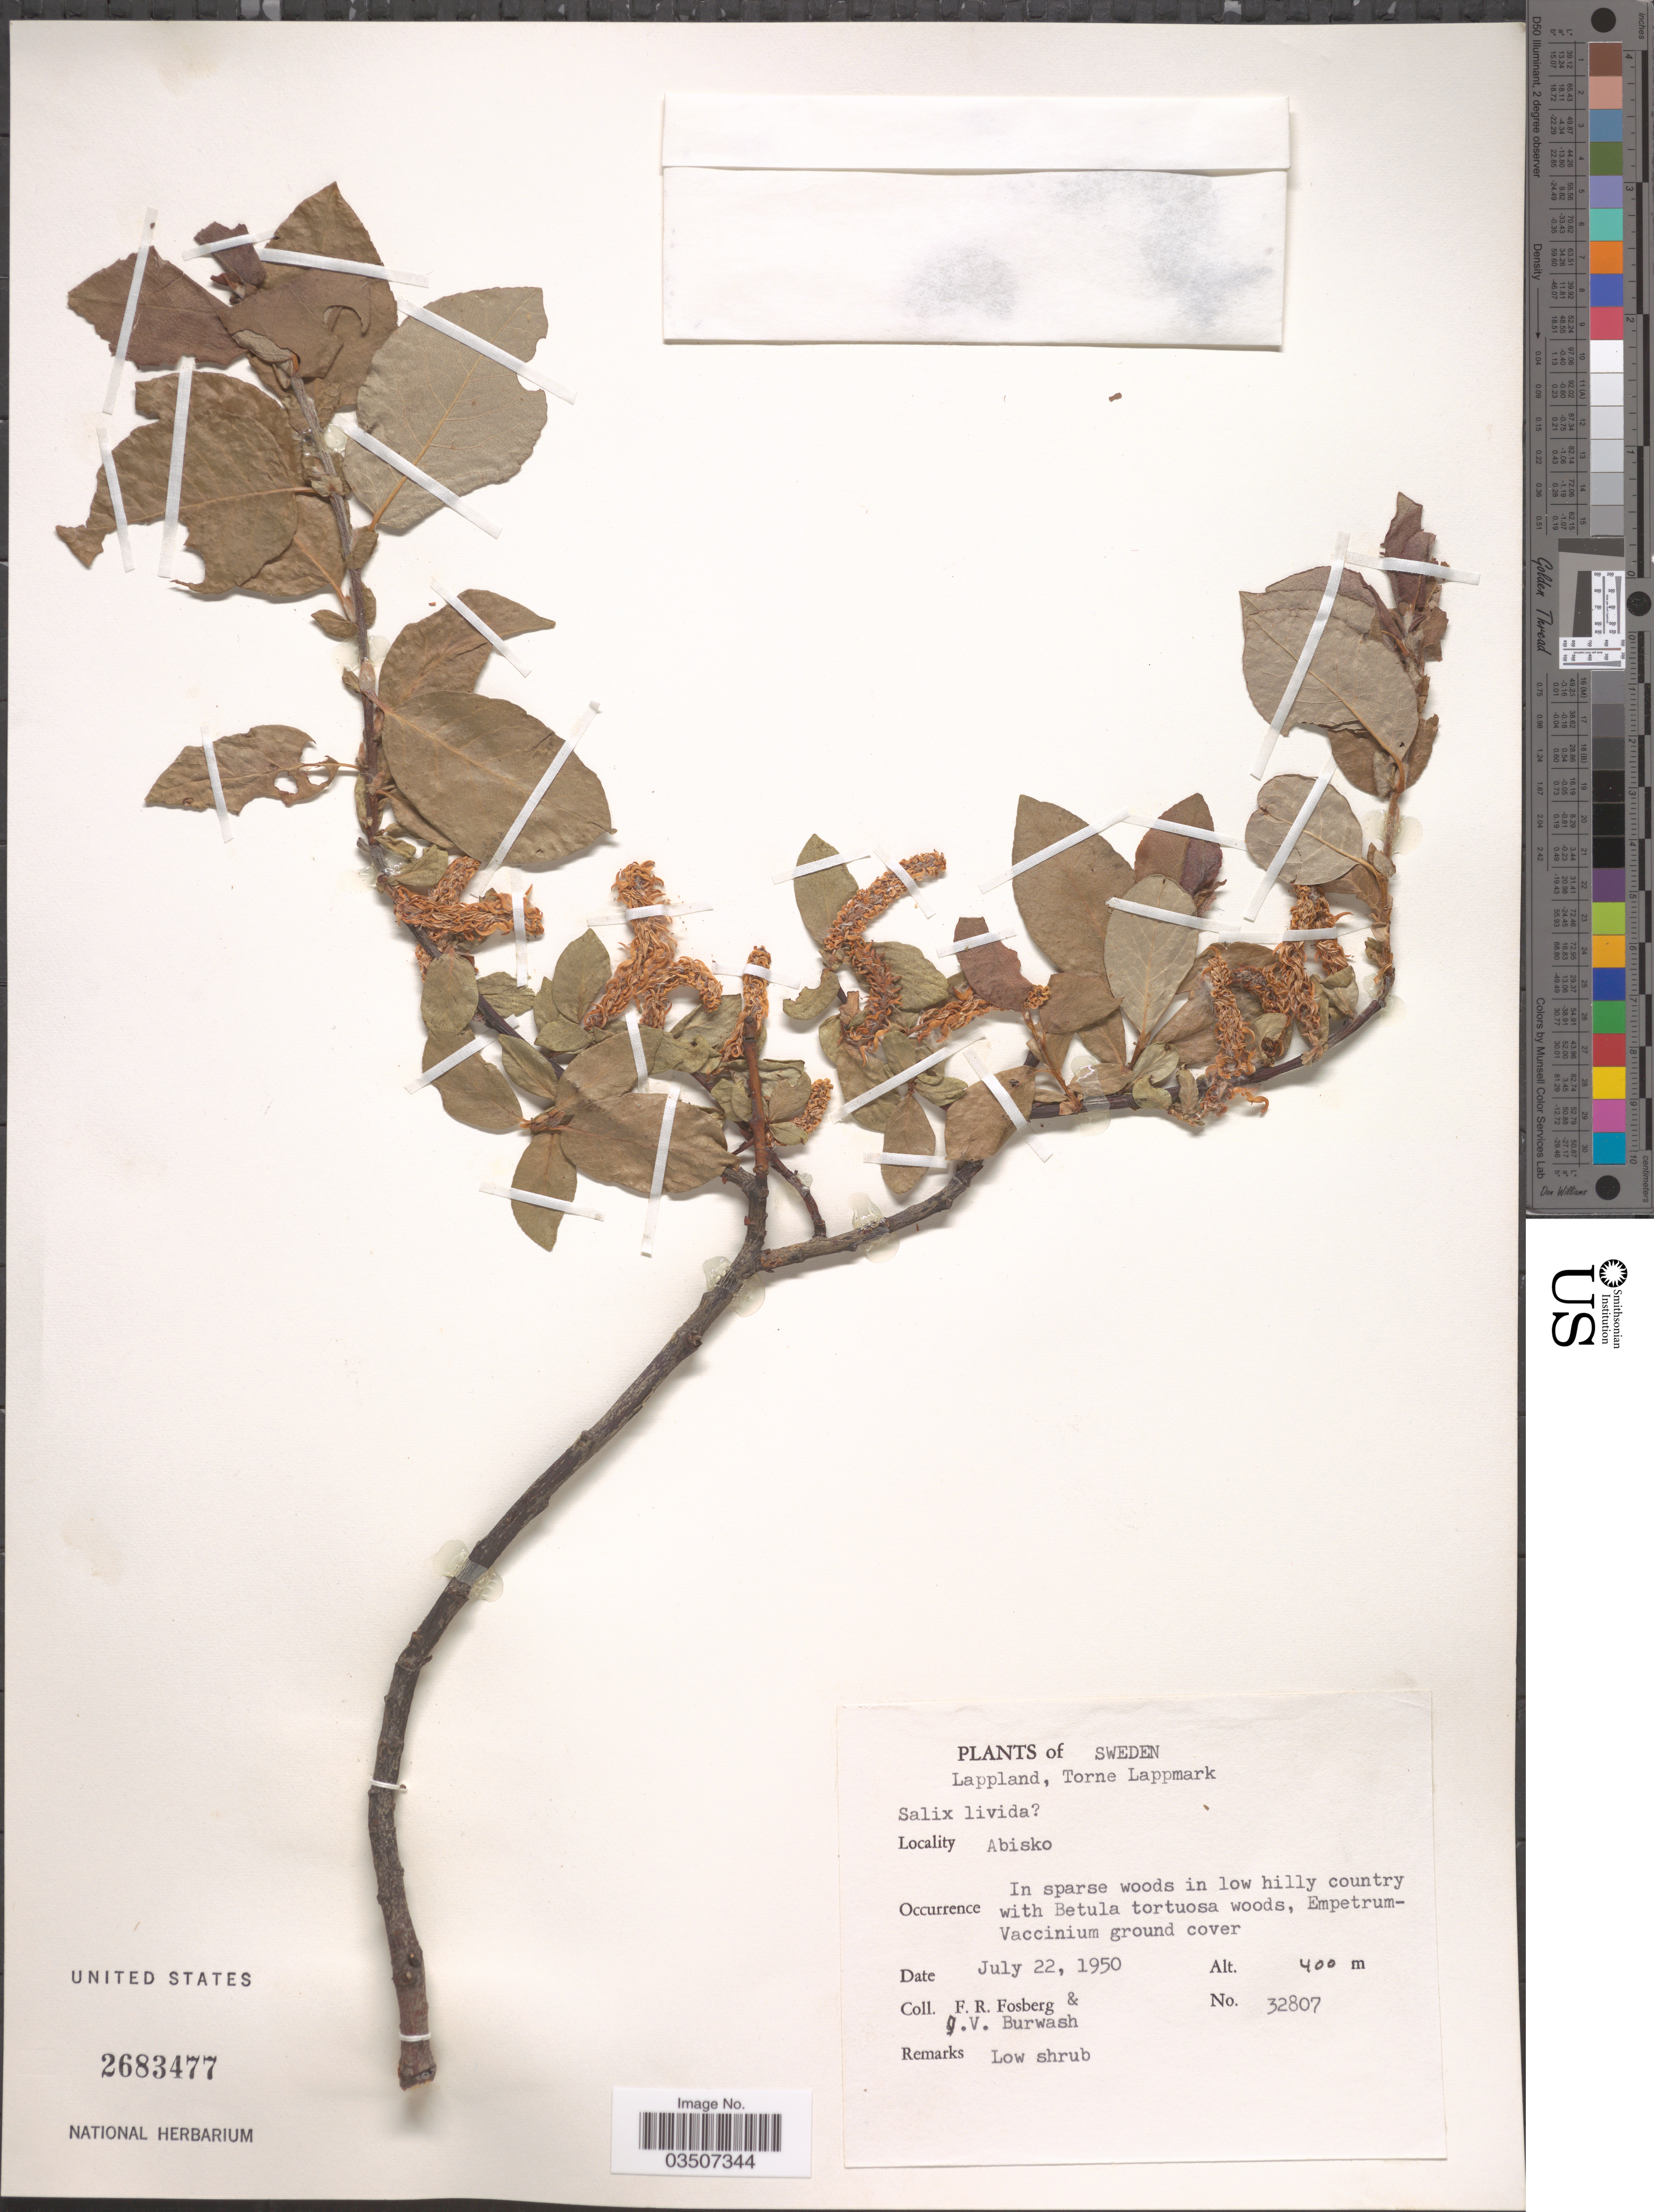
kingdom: Plantae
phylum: Tracheophyta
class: Magnoliopsida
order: Malpighiales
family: Salicaceae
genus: Salix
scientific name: Salix starkeana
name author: Willd.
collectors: F. R. Fosberg & J. Burwash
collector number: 32807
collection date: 1950-07-22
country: Sweden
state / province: Norrbotten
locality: Lappland, Torne Lappmark. Abisko.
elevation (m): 400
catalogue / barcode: US 2683477